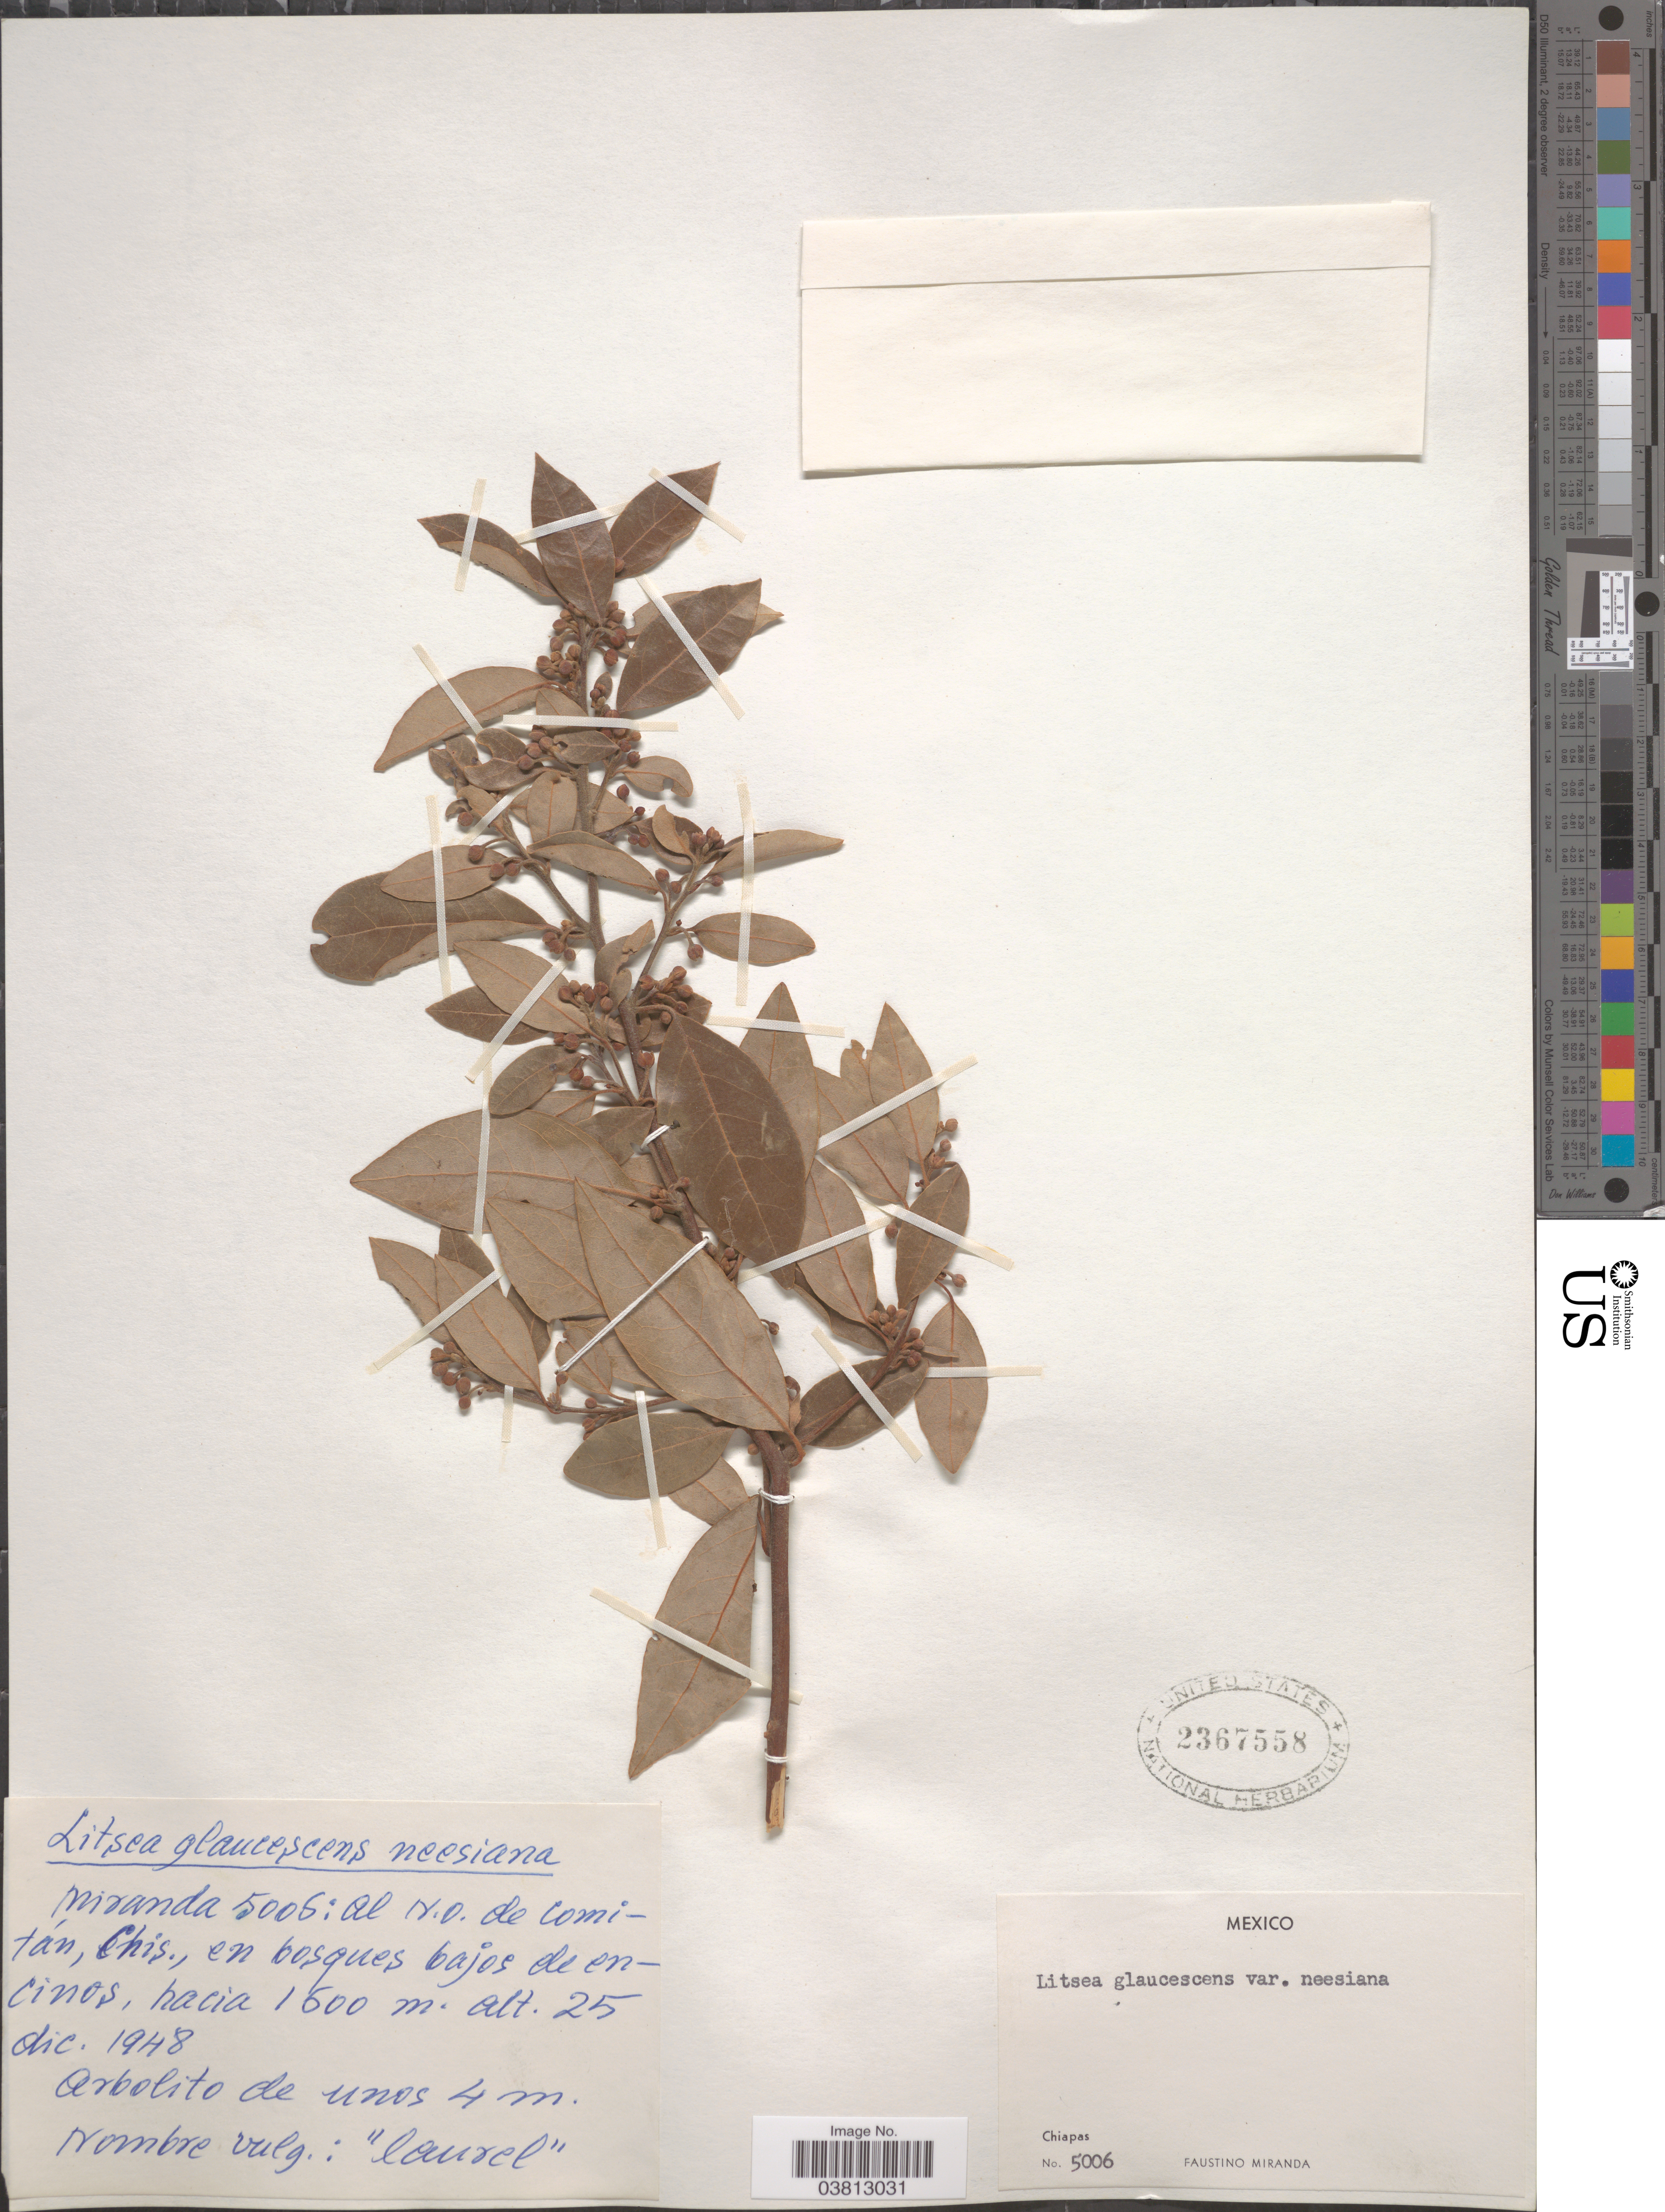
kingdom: Plantae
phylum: Tracheophyta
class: Magnoliopsida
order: Laurales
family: Lauraceae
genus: Litsea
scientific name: Litsea glaucescens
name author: Kunth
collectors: F. Miranda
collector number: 5006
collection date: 1948-12-25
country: Mexico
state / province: Chiapas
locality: Al N.O. de Comitán, en bosques bajos de encinos.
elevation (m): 1500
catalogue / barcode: US 2367558